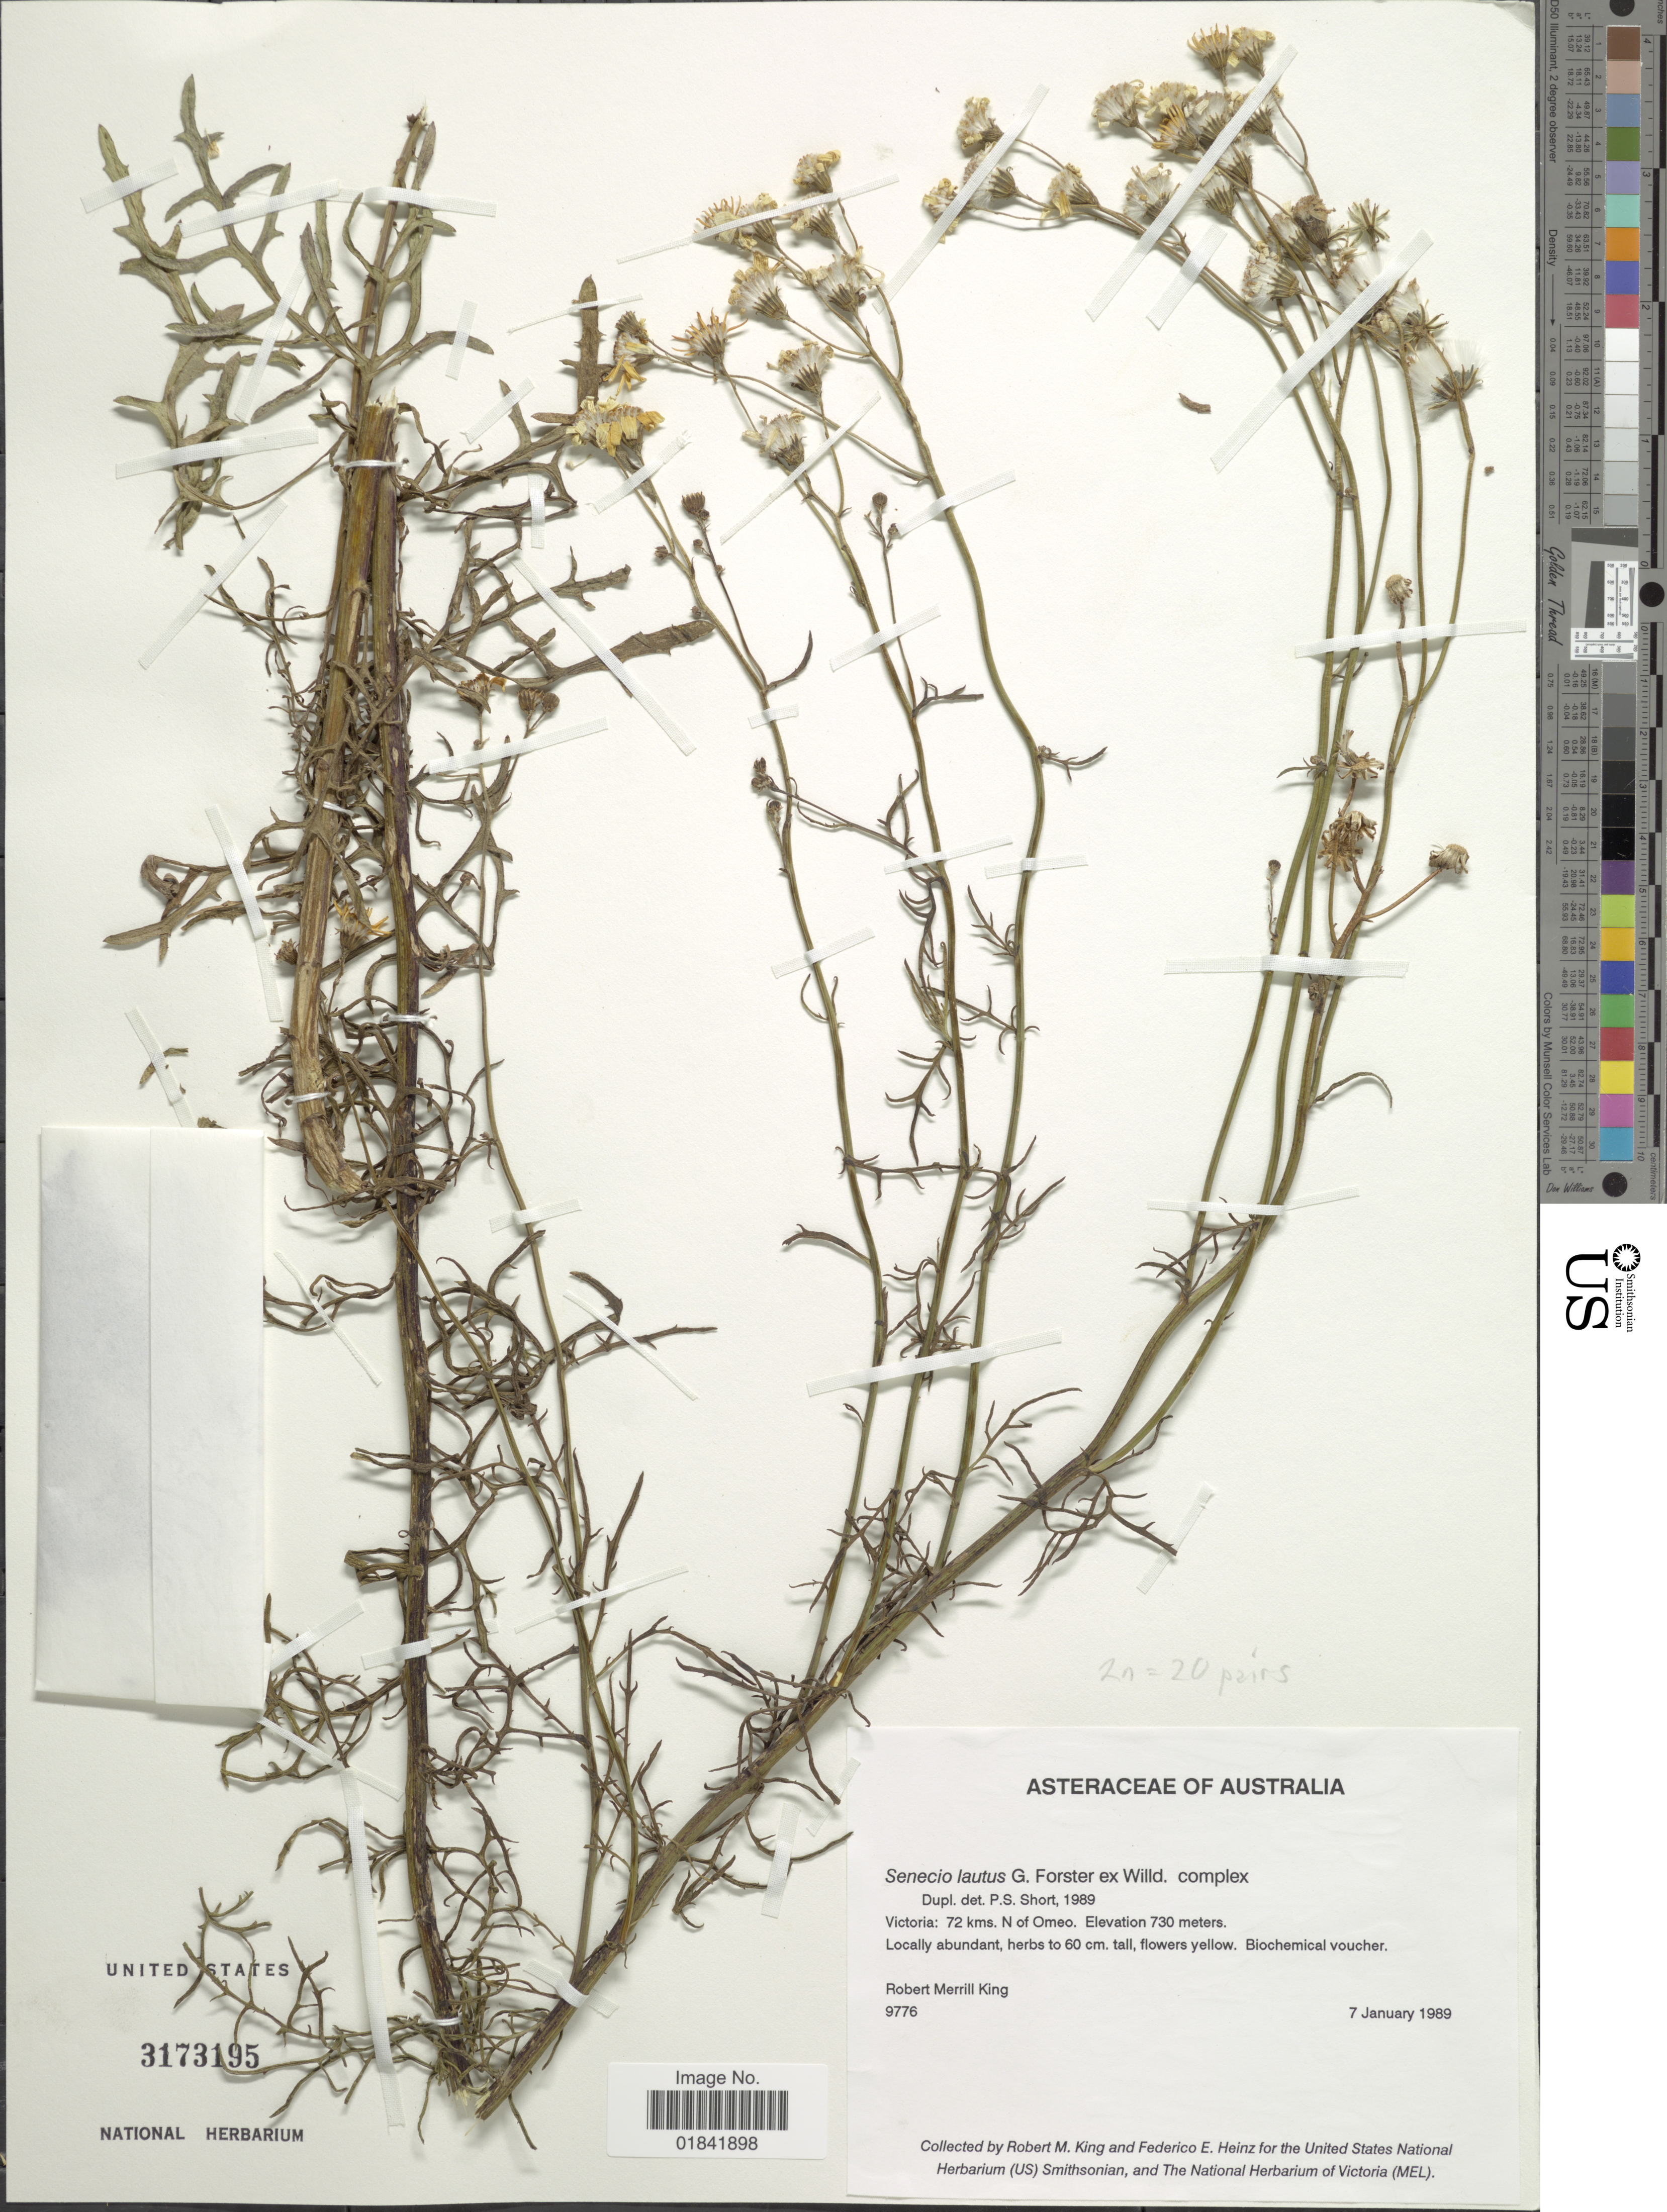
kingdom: Plantae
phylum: Tracheophyta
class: Magnoliopsida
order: Asterales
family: Asteraceae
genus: Senecio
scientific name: Senecio lautus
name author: Sol. ex G. Forst.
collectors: R. M. King & F. Heinz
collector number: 9776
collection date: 1989-01-07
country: Australia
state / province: Victoria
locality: Victoria: 72 kms. N of Omeo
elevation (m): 730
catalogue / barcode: US 3173195